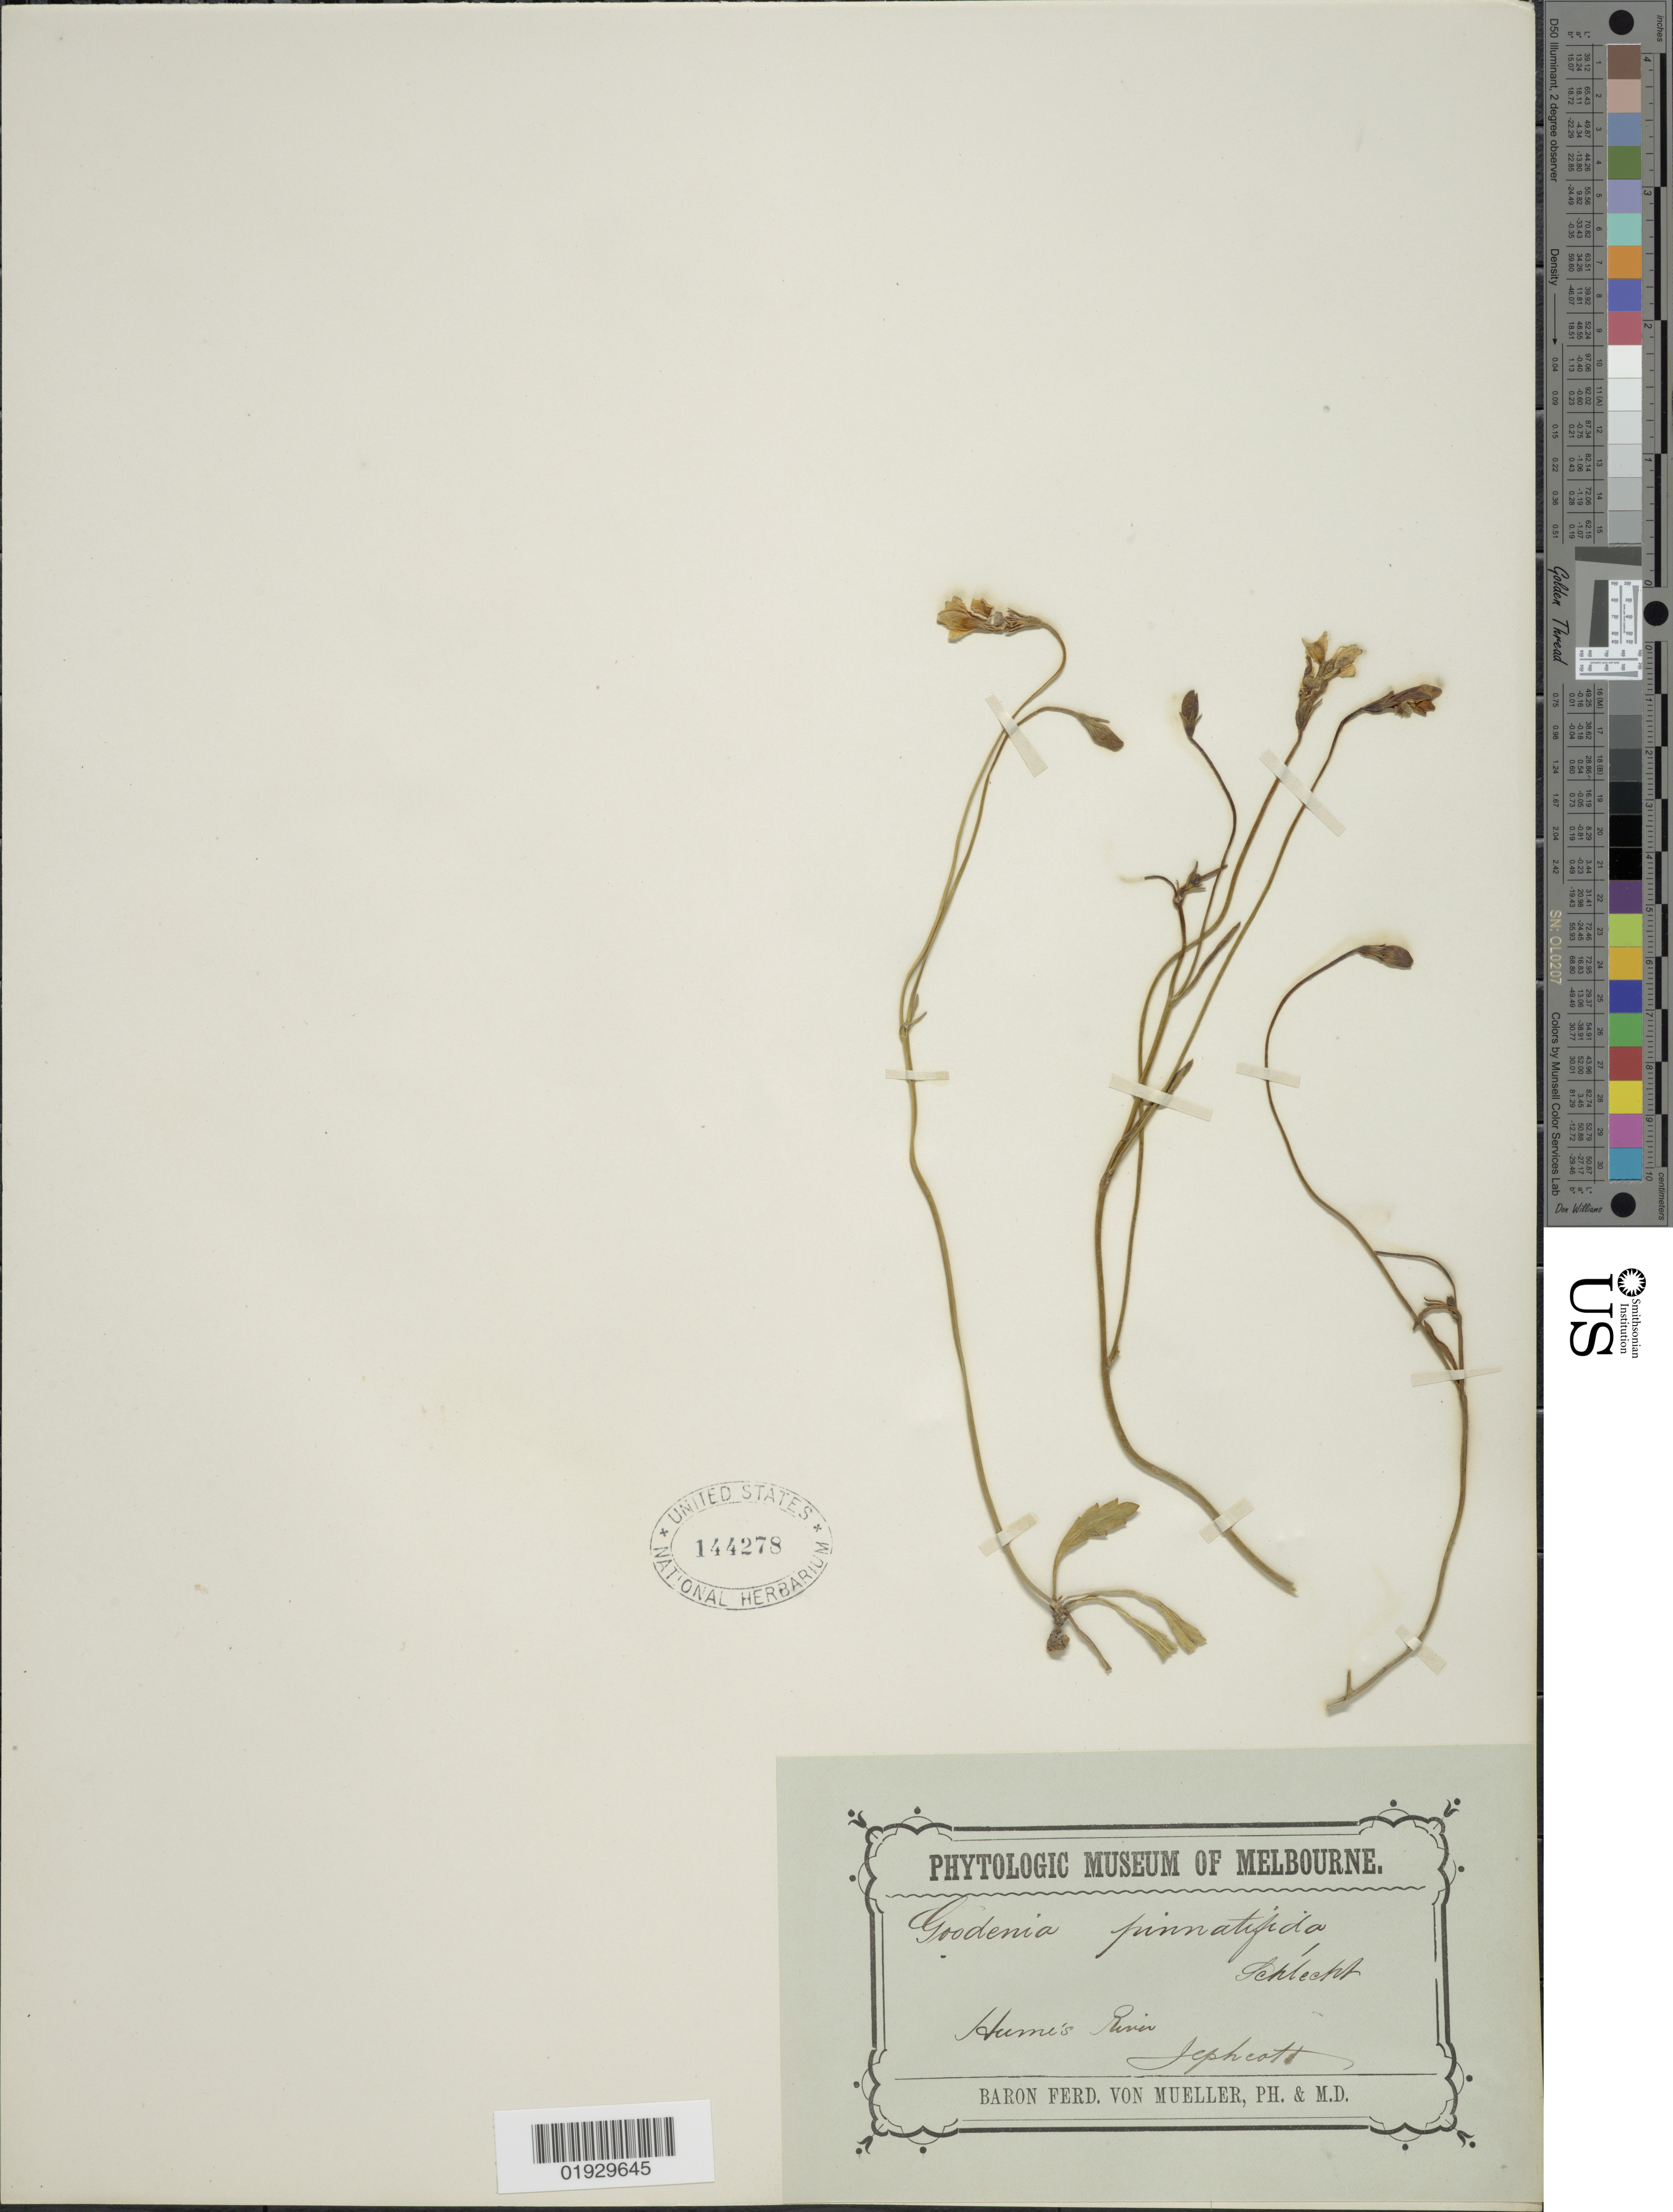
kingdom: Plantae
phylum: Tracheophyta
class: Magnoliopsida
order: Asterales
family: Goodeniaceae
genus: Goodenia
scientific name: Goodenia pinnatifida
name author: Schltdl.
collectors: Jephcott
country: Australia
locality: Hume's River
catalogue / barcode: US 144278